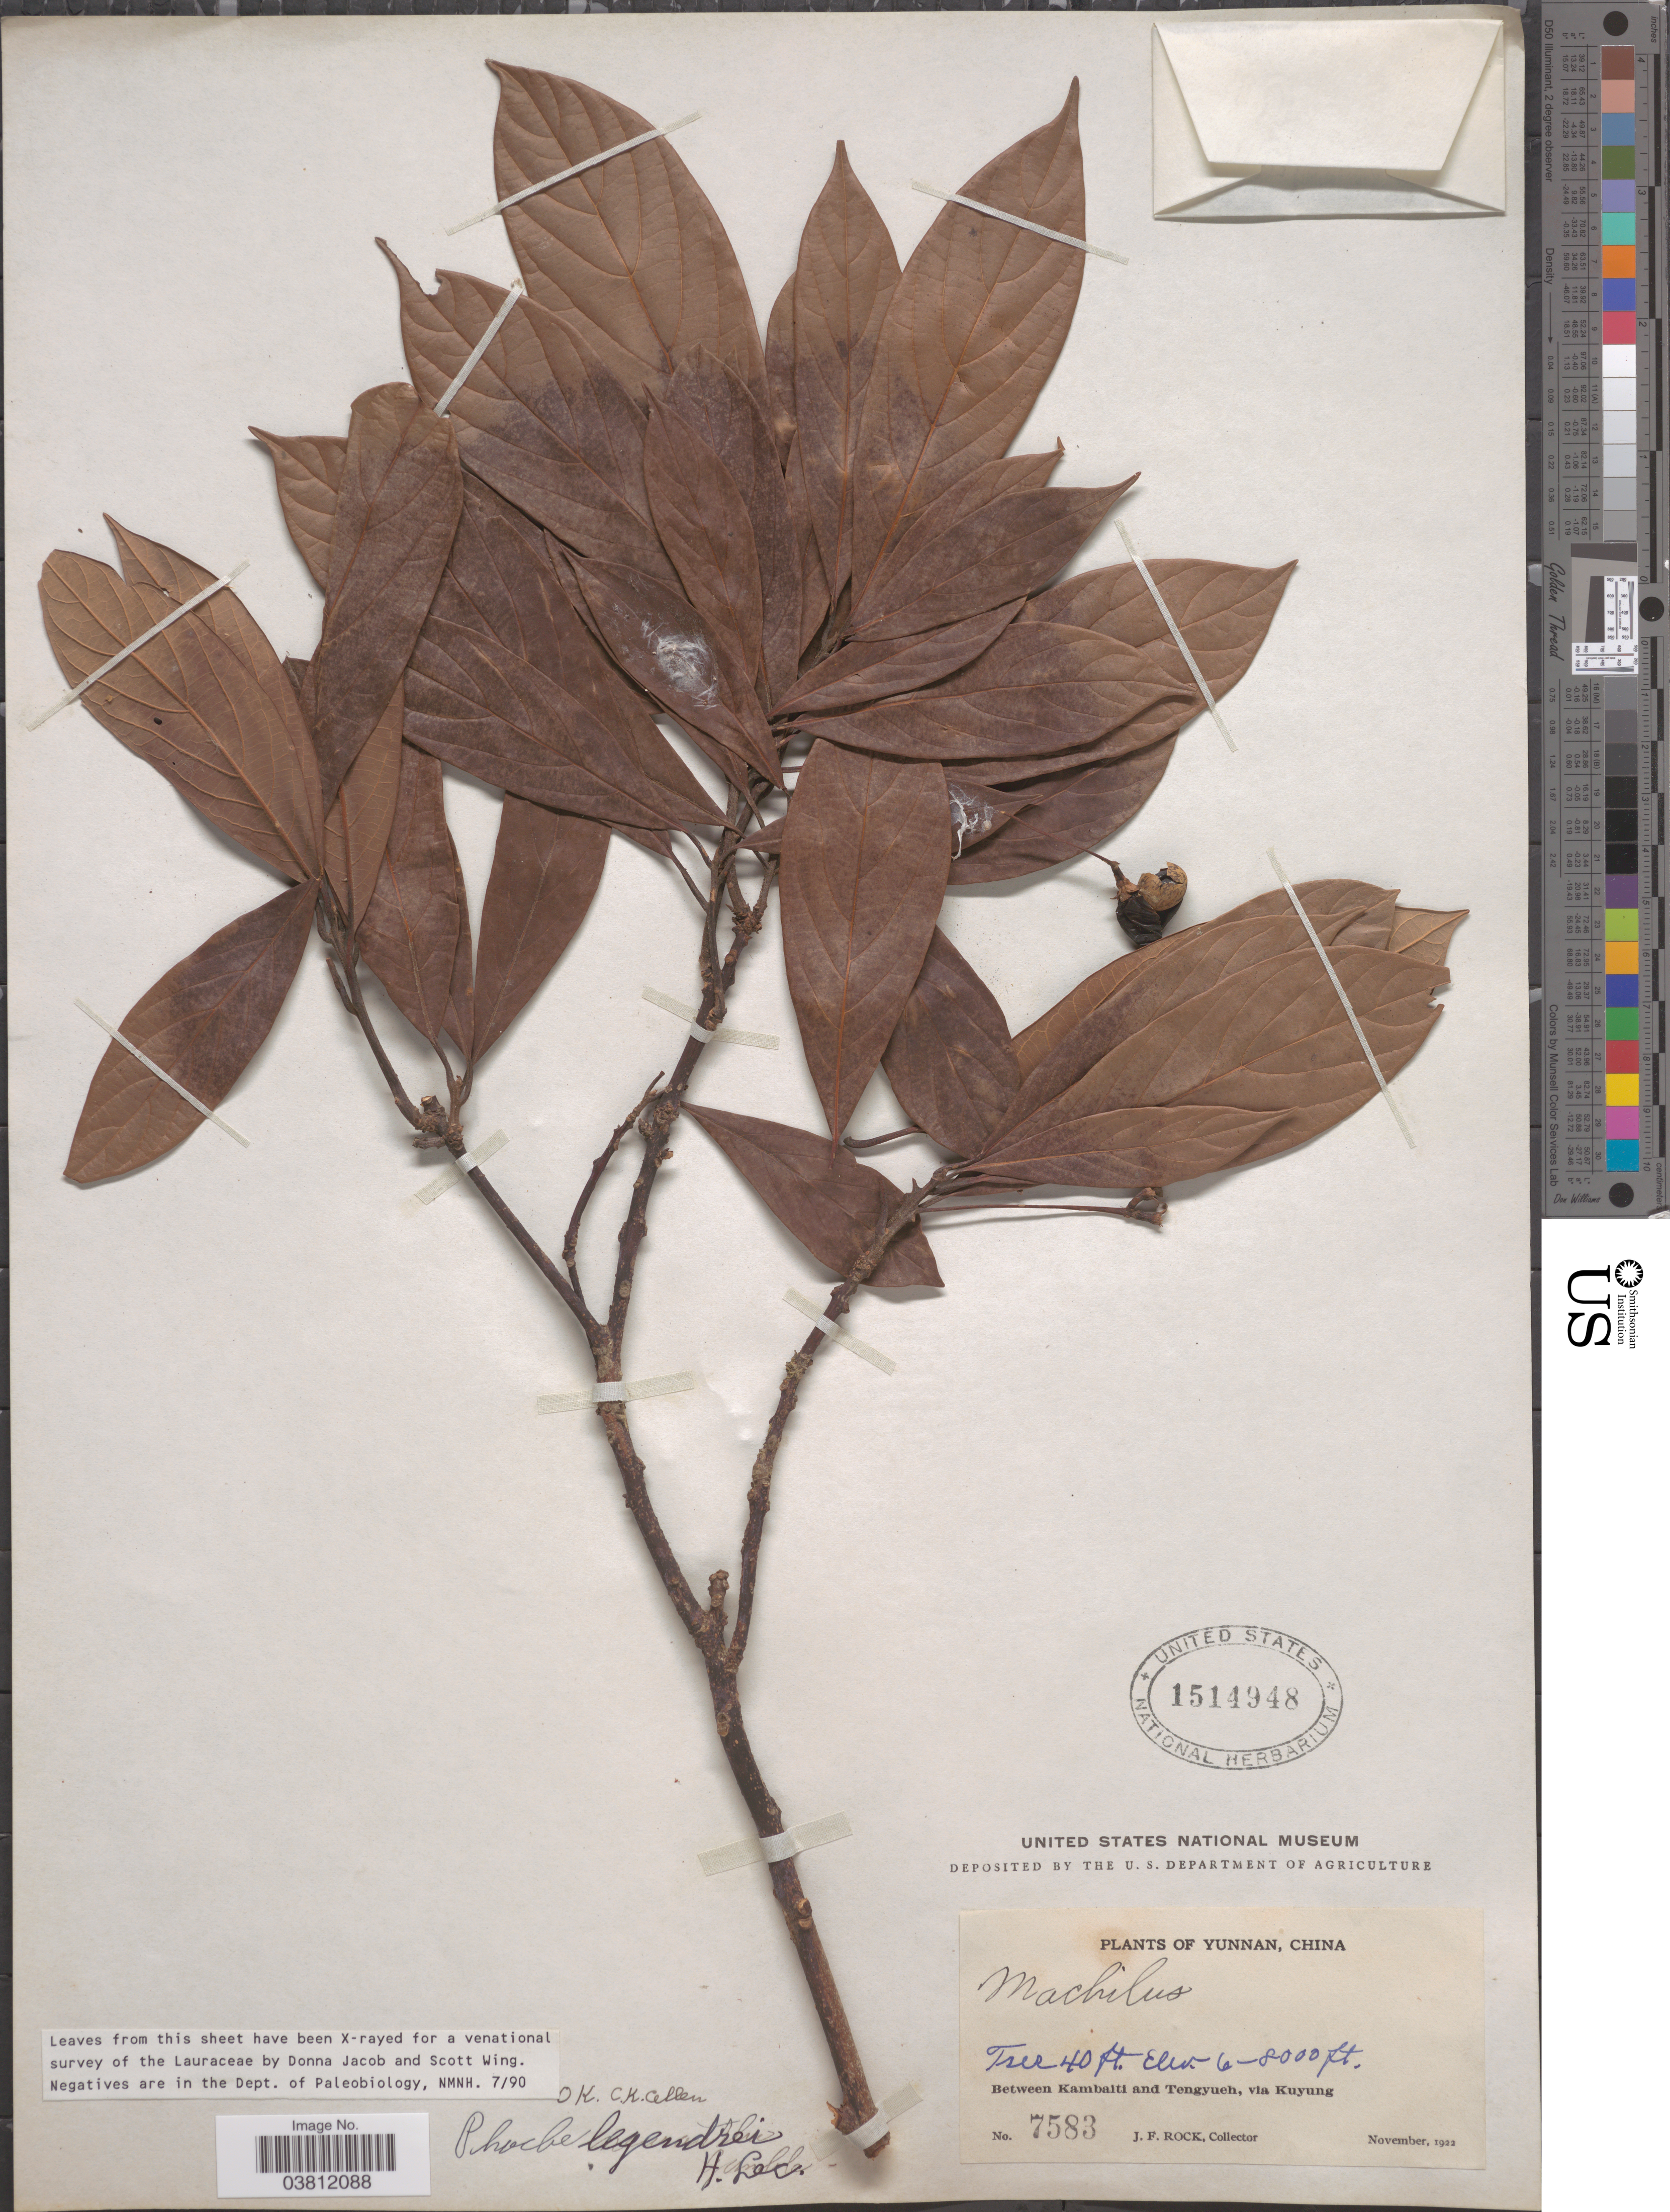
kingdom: Plantae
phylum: Tracheophyta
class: Magnoliopsida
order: Laurales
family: Lauraceae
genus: Phoebe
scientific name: Phoebe legendrei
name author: Lecomte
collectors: J. Rock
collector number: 7583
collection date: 1922-11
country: China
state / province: Yunnan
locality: Between Kambaiti and Tengyueh, via Kuyung.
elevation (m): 1829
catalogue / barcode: US 1514948